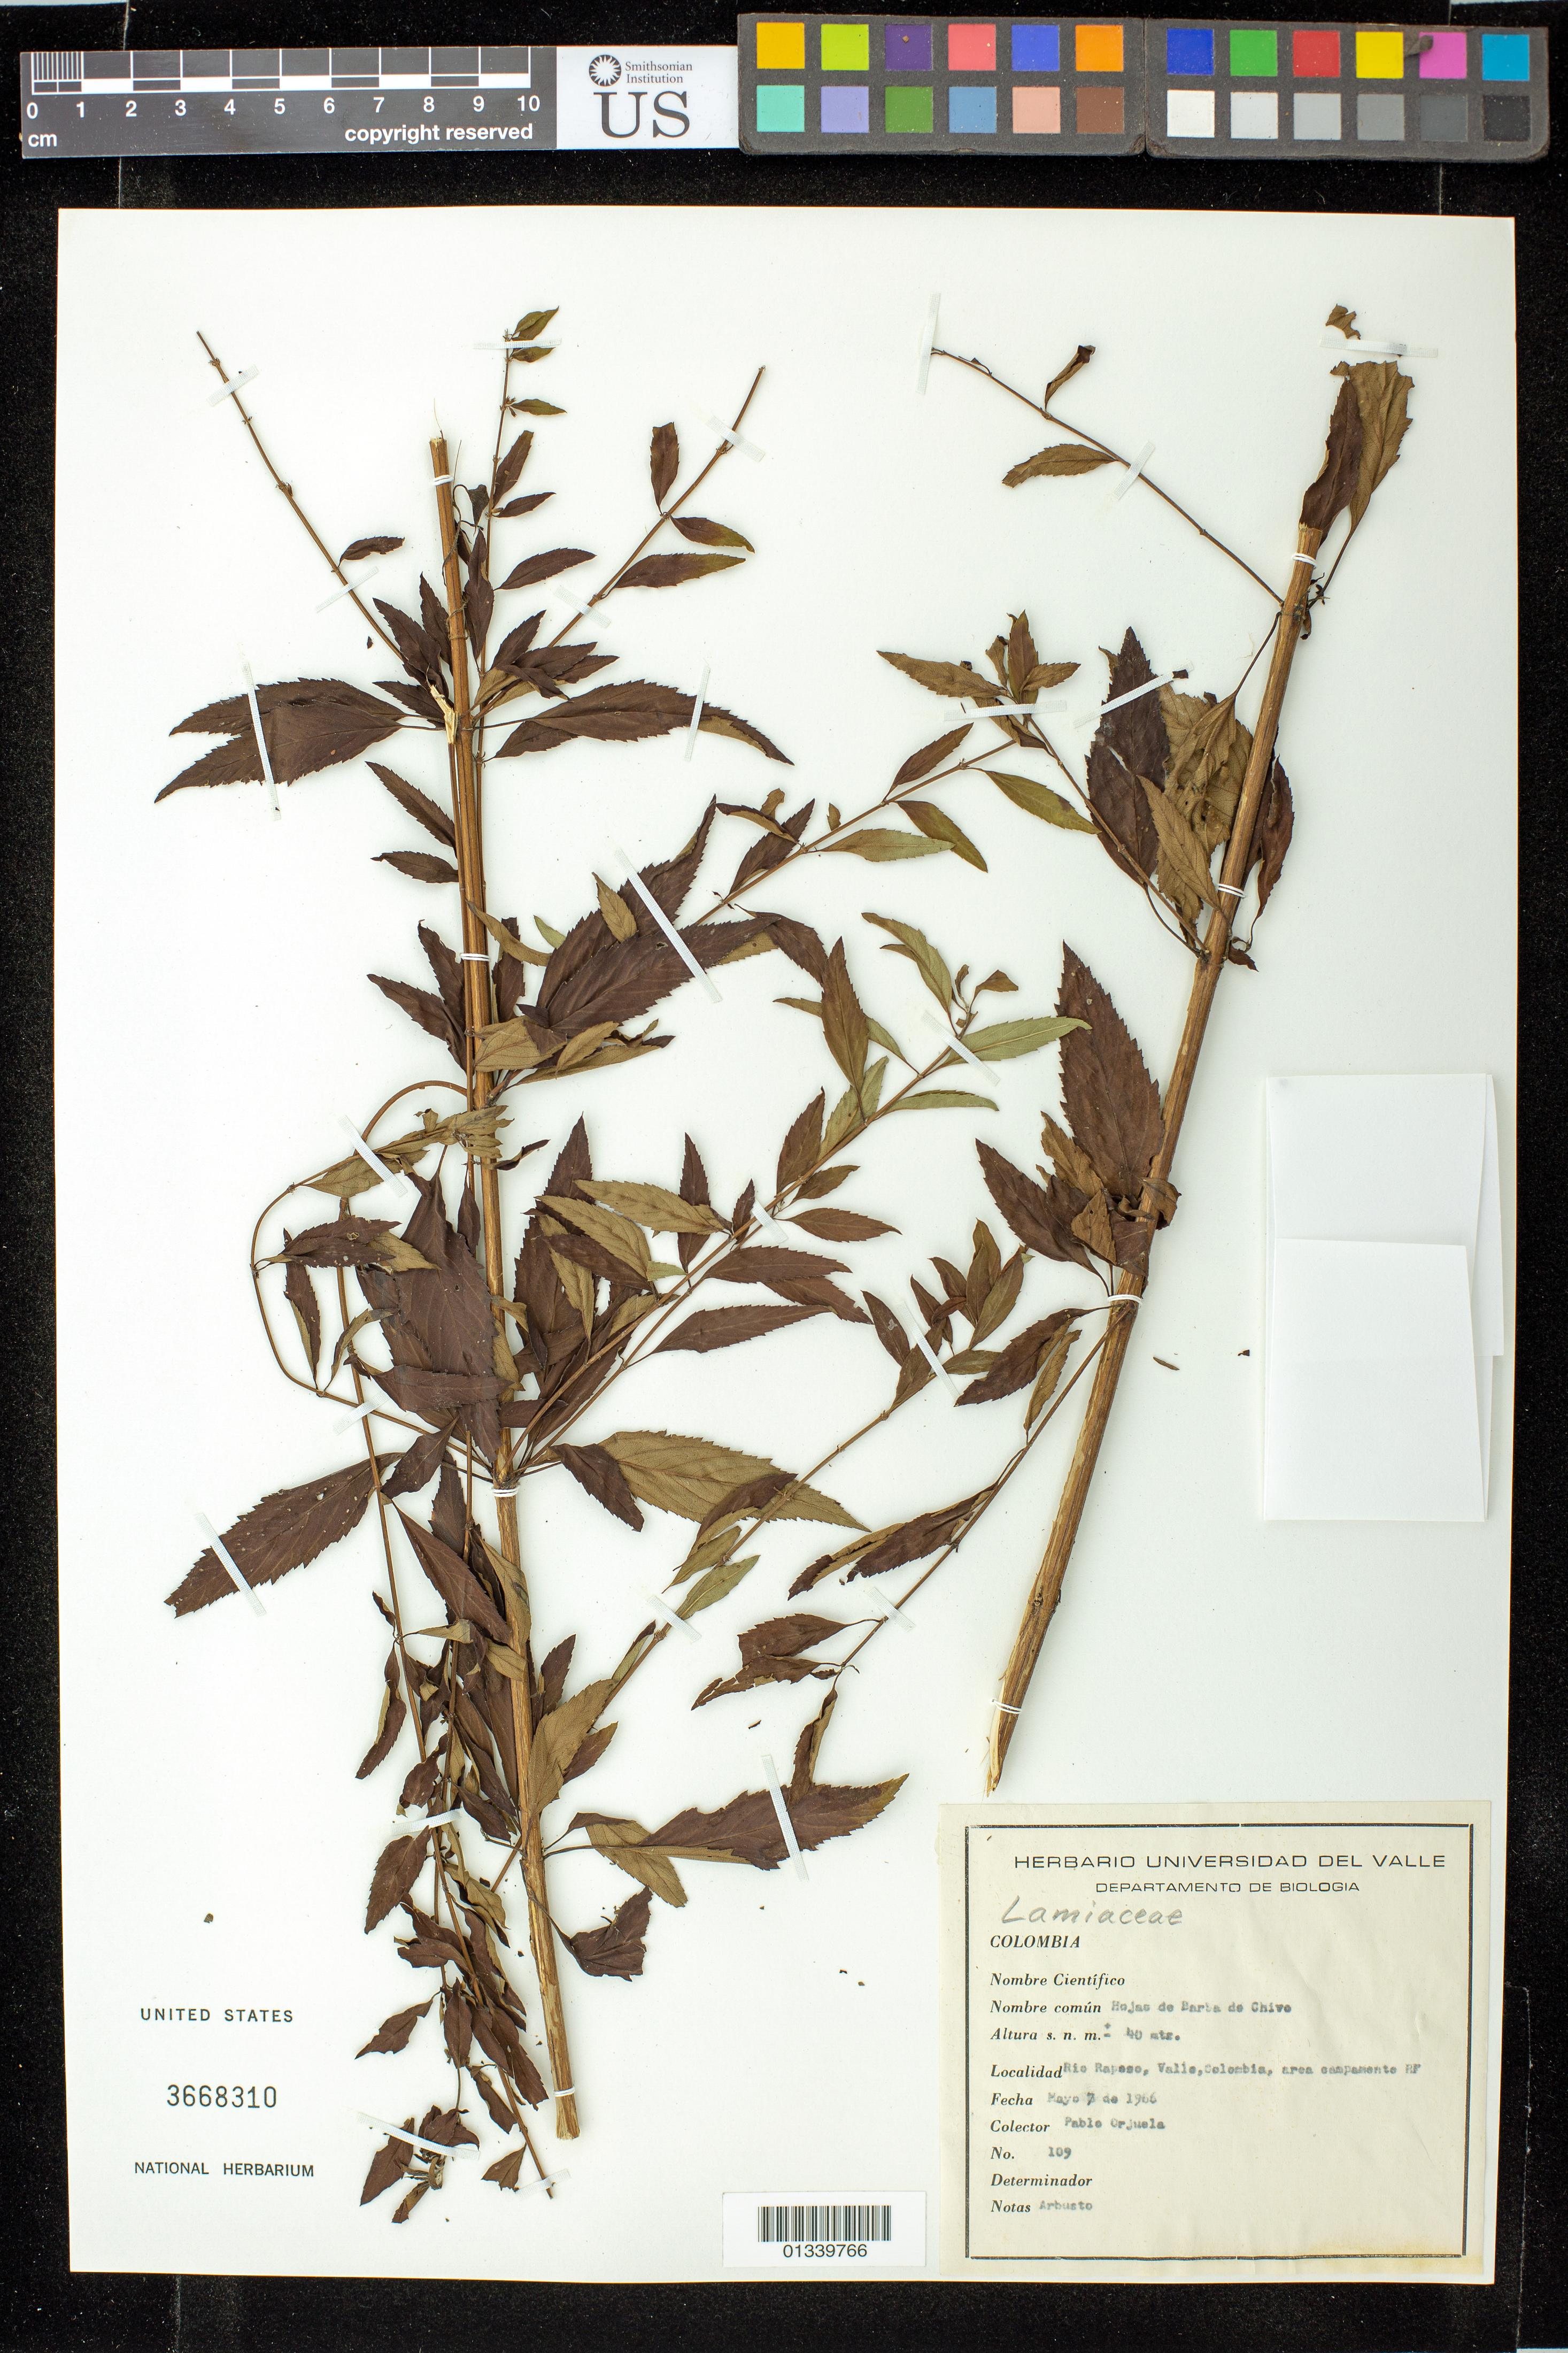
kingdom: Plantae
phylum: Tracheophyta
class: Magnoliopsida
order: Lamiales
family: Lamiaceae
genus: Condea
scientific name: Condea verticillata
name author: (Jacq.) Harley & J.F.B. Pastore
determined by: Strong, Mark T., (BOT), Smithsonian Institution - National Museum of Natural History (UNITED STATES)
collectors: P. A. Orjuela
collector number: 109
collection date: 1966-05-07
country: Colombia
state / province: Valle del Cauca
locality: Rio Raposo, area campamento RF.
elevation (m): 40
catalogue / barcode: US 3668310